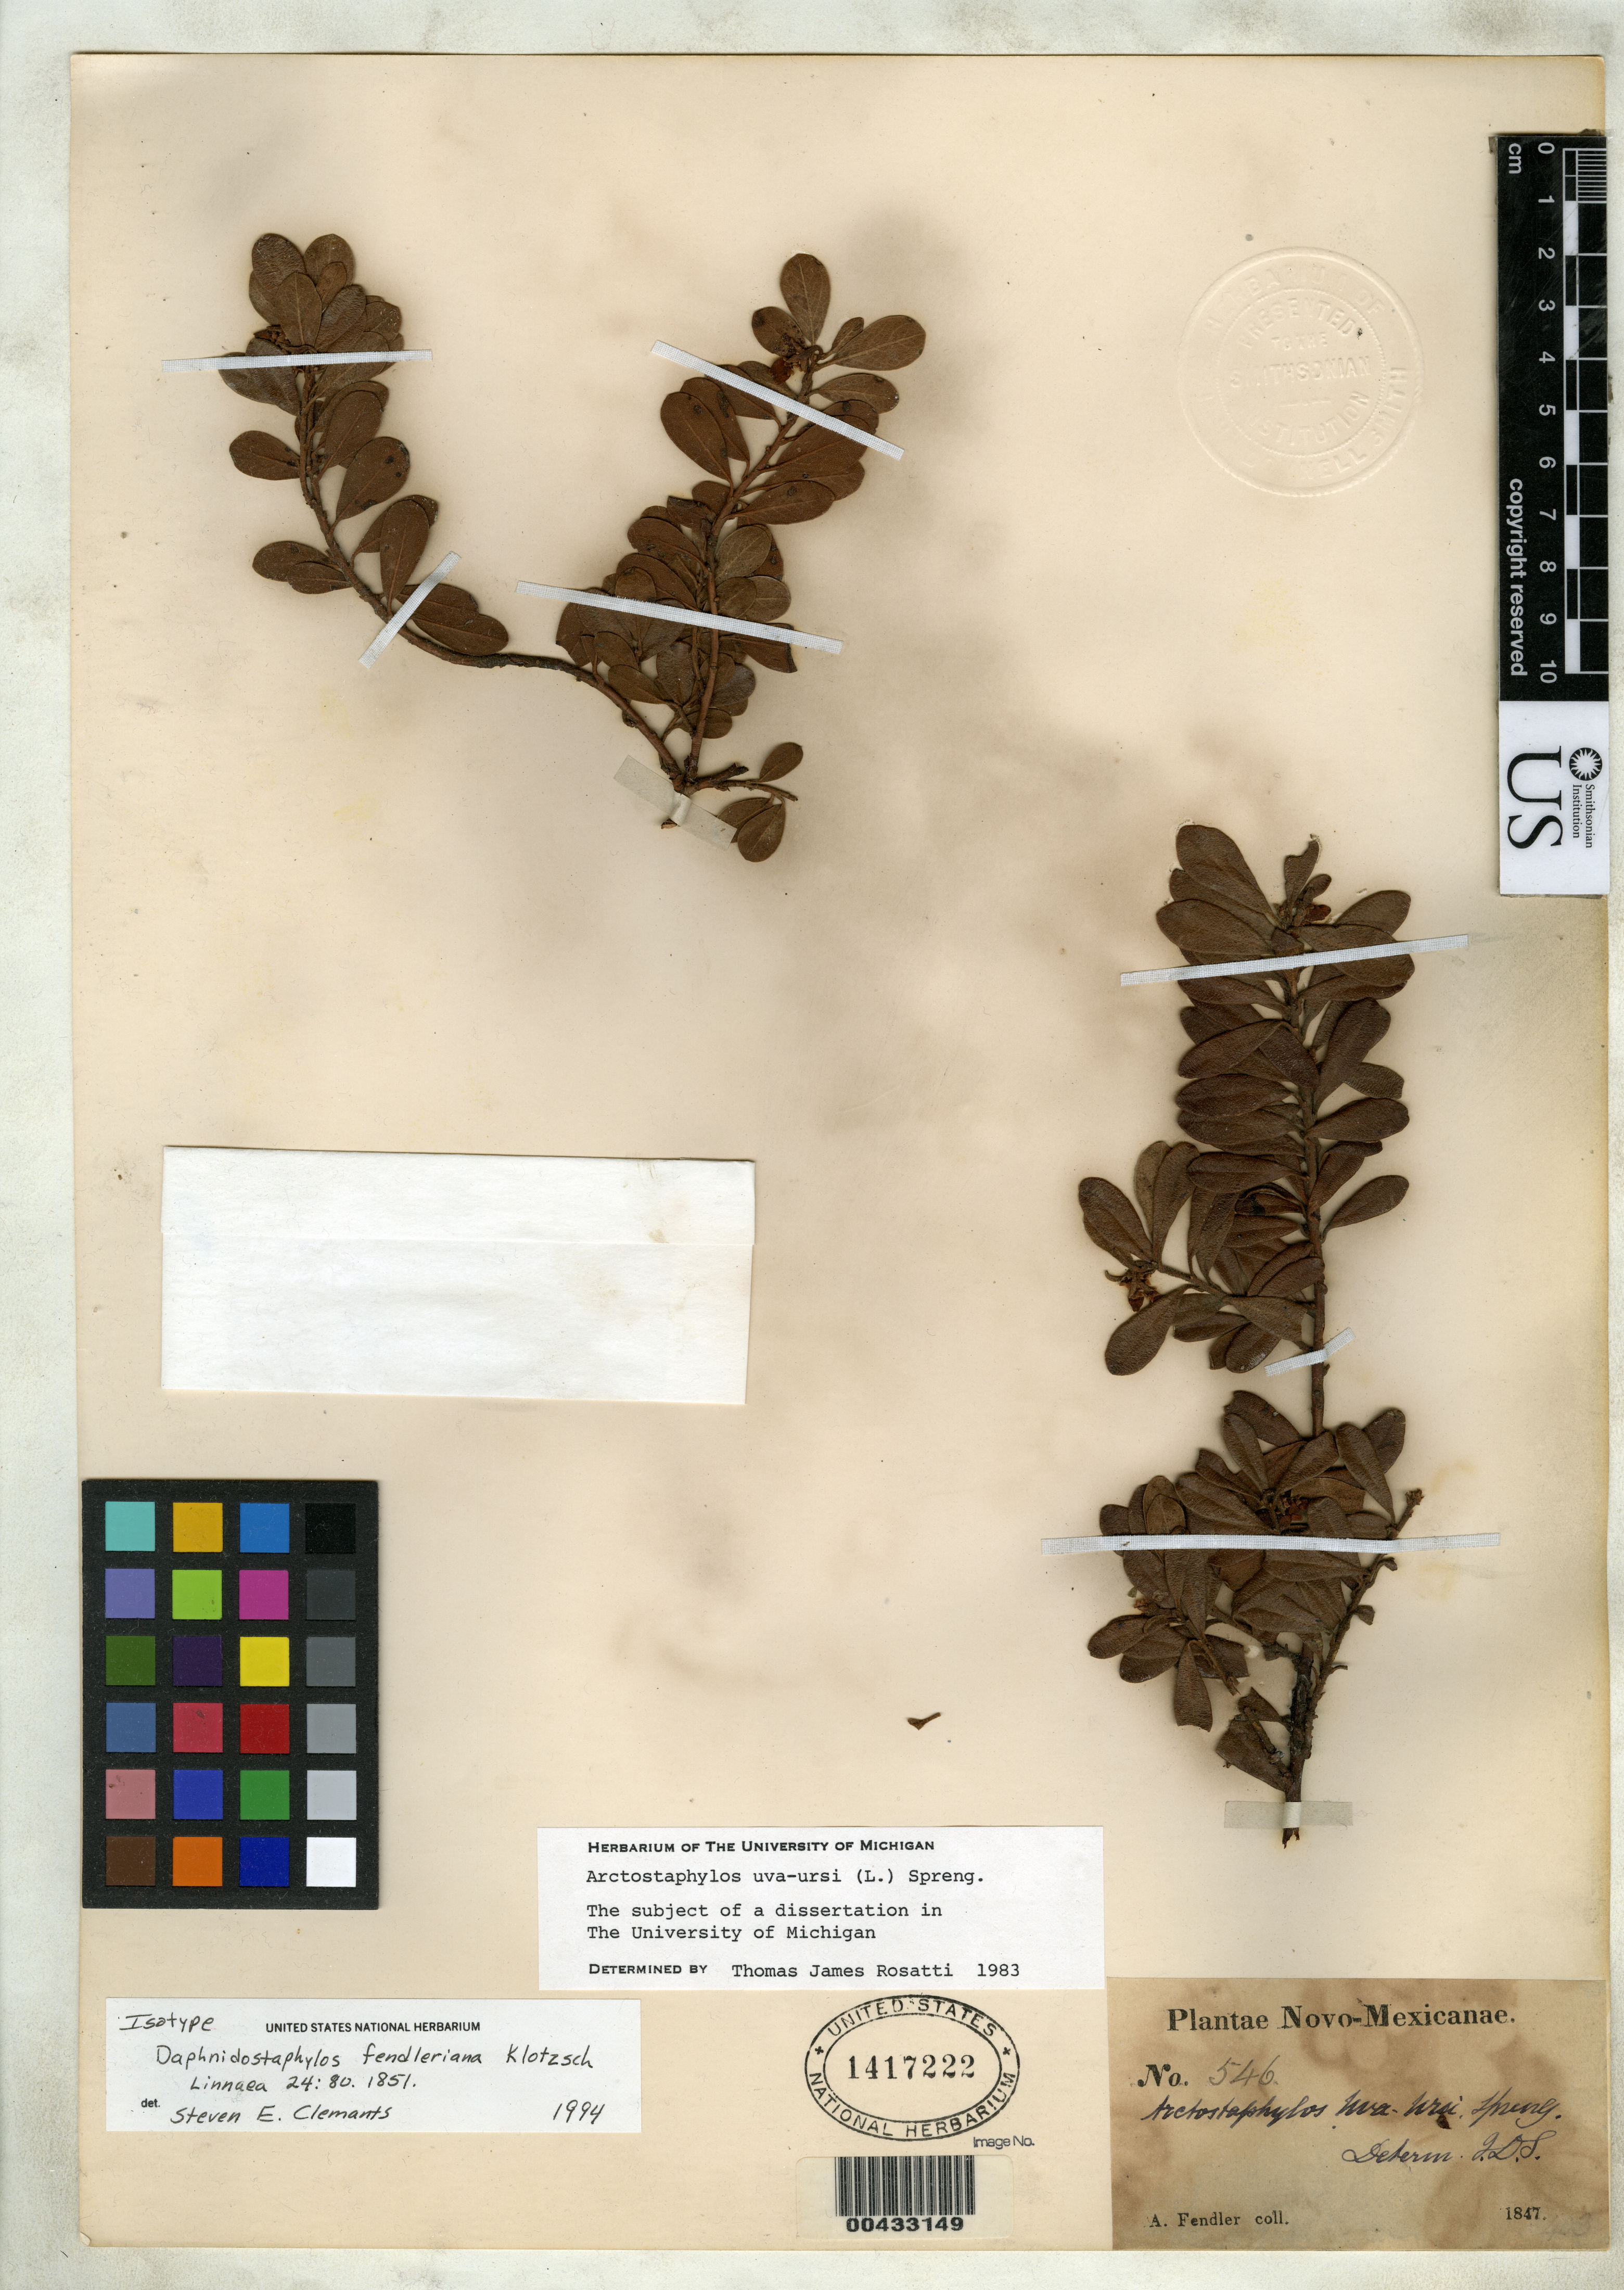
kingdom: Plantae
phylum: Tracheophyta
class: Magnoliopsida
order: Ericales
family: Ericaceae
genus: Daphnidostaphylis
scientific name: Daphnidostaphylis fendleriana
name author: Klotzsch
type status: Isotype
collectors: A. Fendler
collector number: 546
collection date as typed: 1847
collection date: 1847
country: United States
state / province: New Mexico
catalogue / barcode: US 1417222